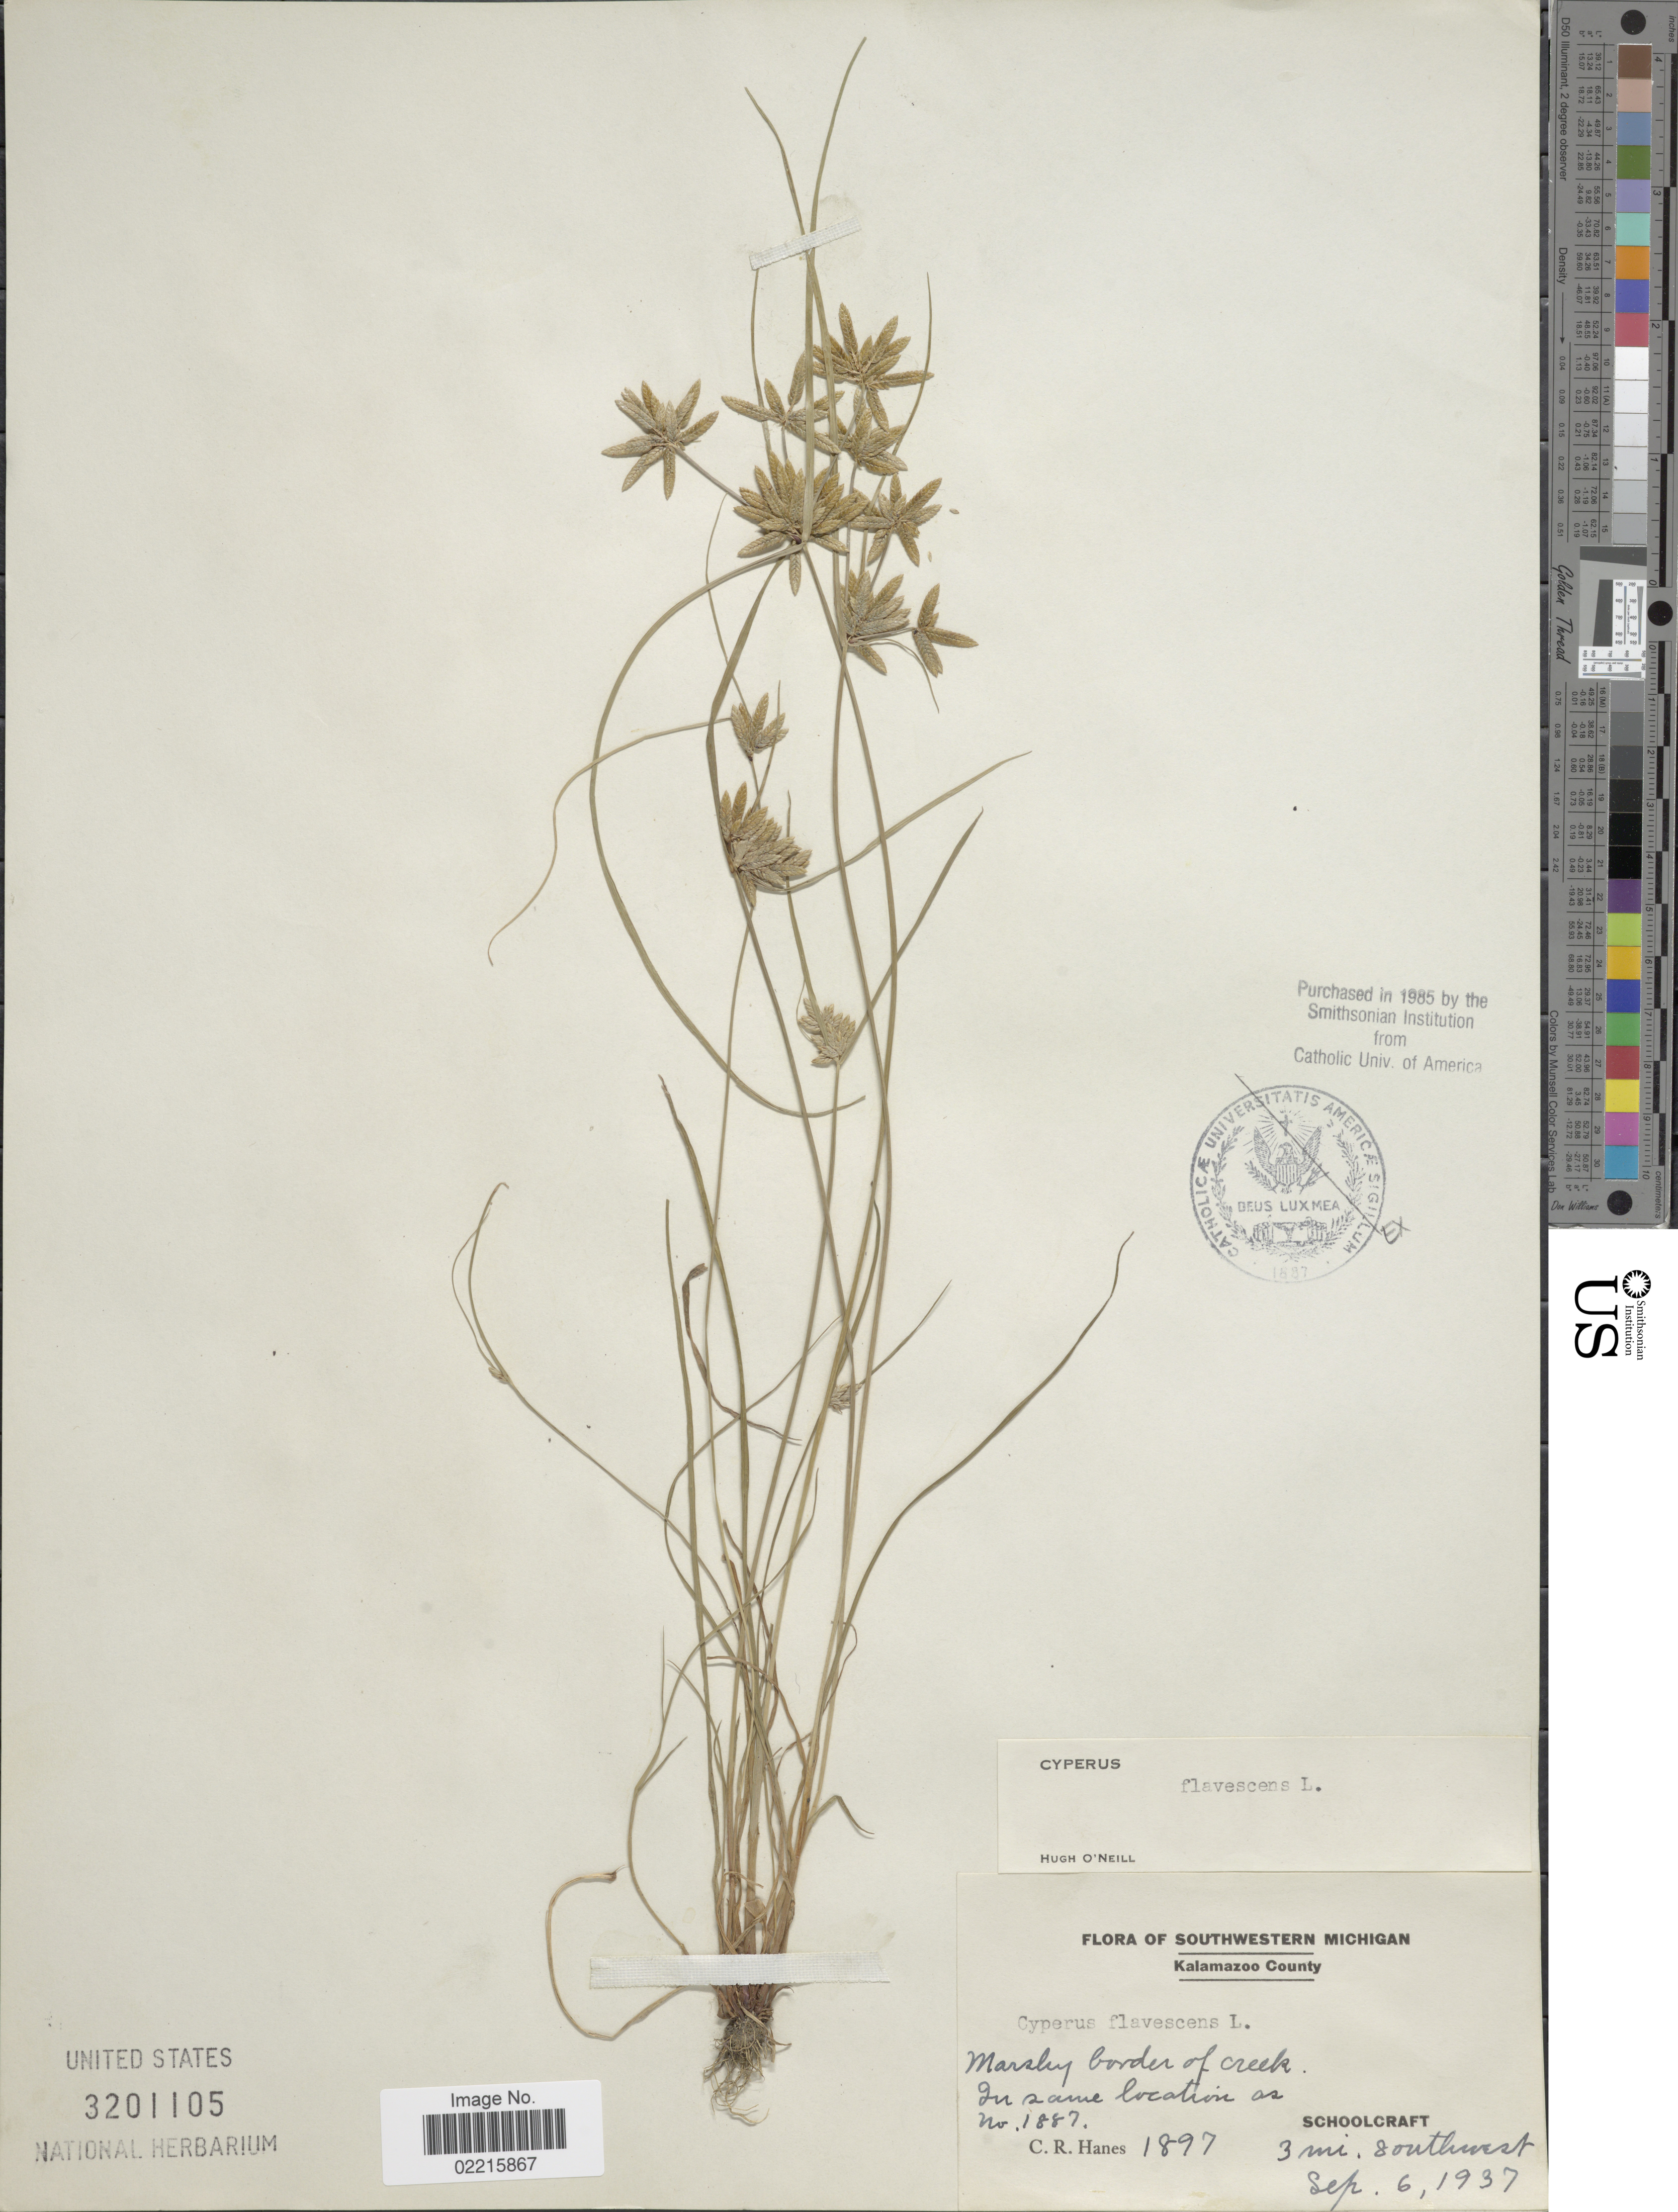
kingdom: Plantae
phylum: Tracheophyta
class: Liliopsida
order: Poales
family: Cyperaceae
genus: Cyperus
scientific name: Cyperus flavescens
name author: L.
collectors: C. Hanes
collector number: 1887/1897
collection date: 1937-09-06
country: United States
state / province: Michigan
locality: Southwestern Michigan. Kalamazoo County. Marshy border of creek. In same location as Schoolcraft, 3 mi. southwest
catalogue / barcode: US 3201105